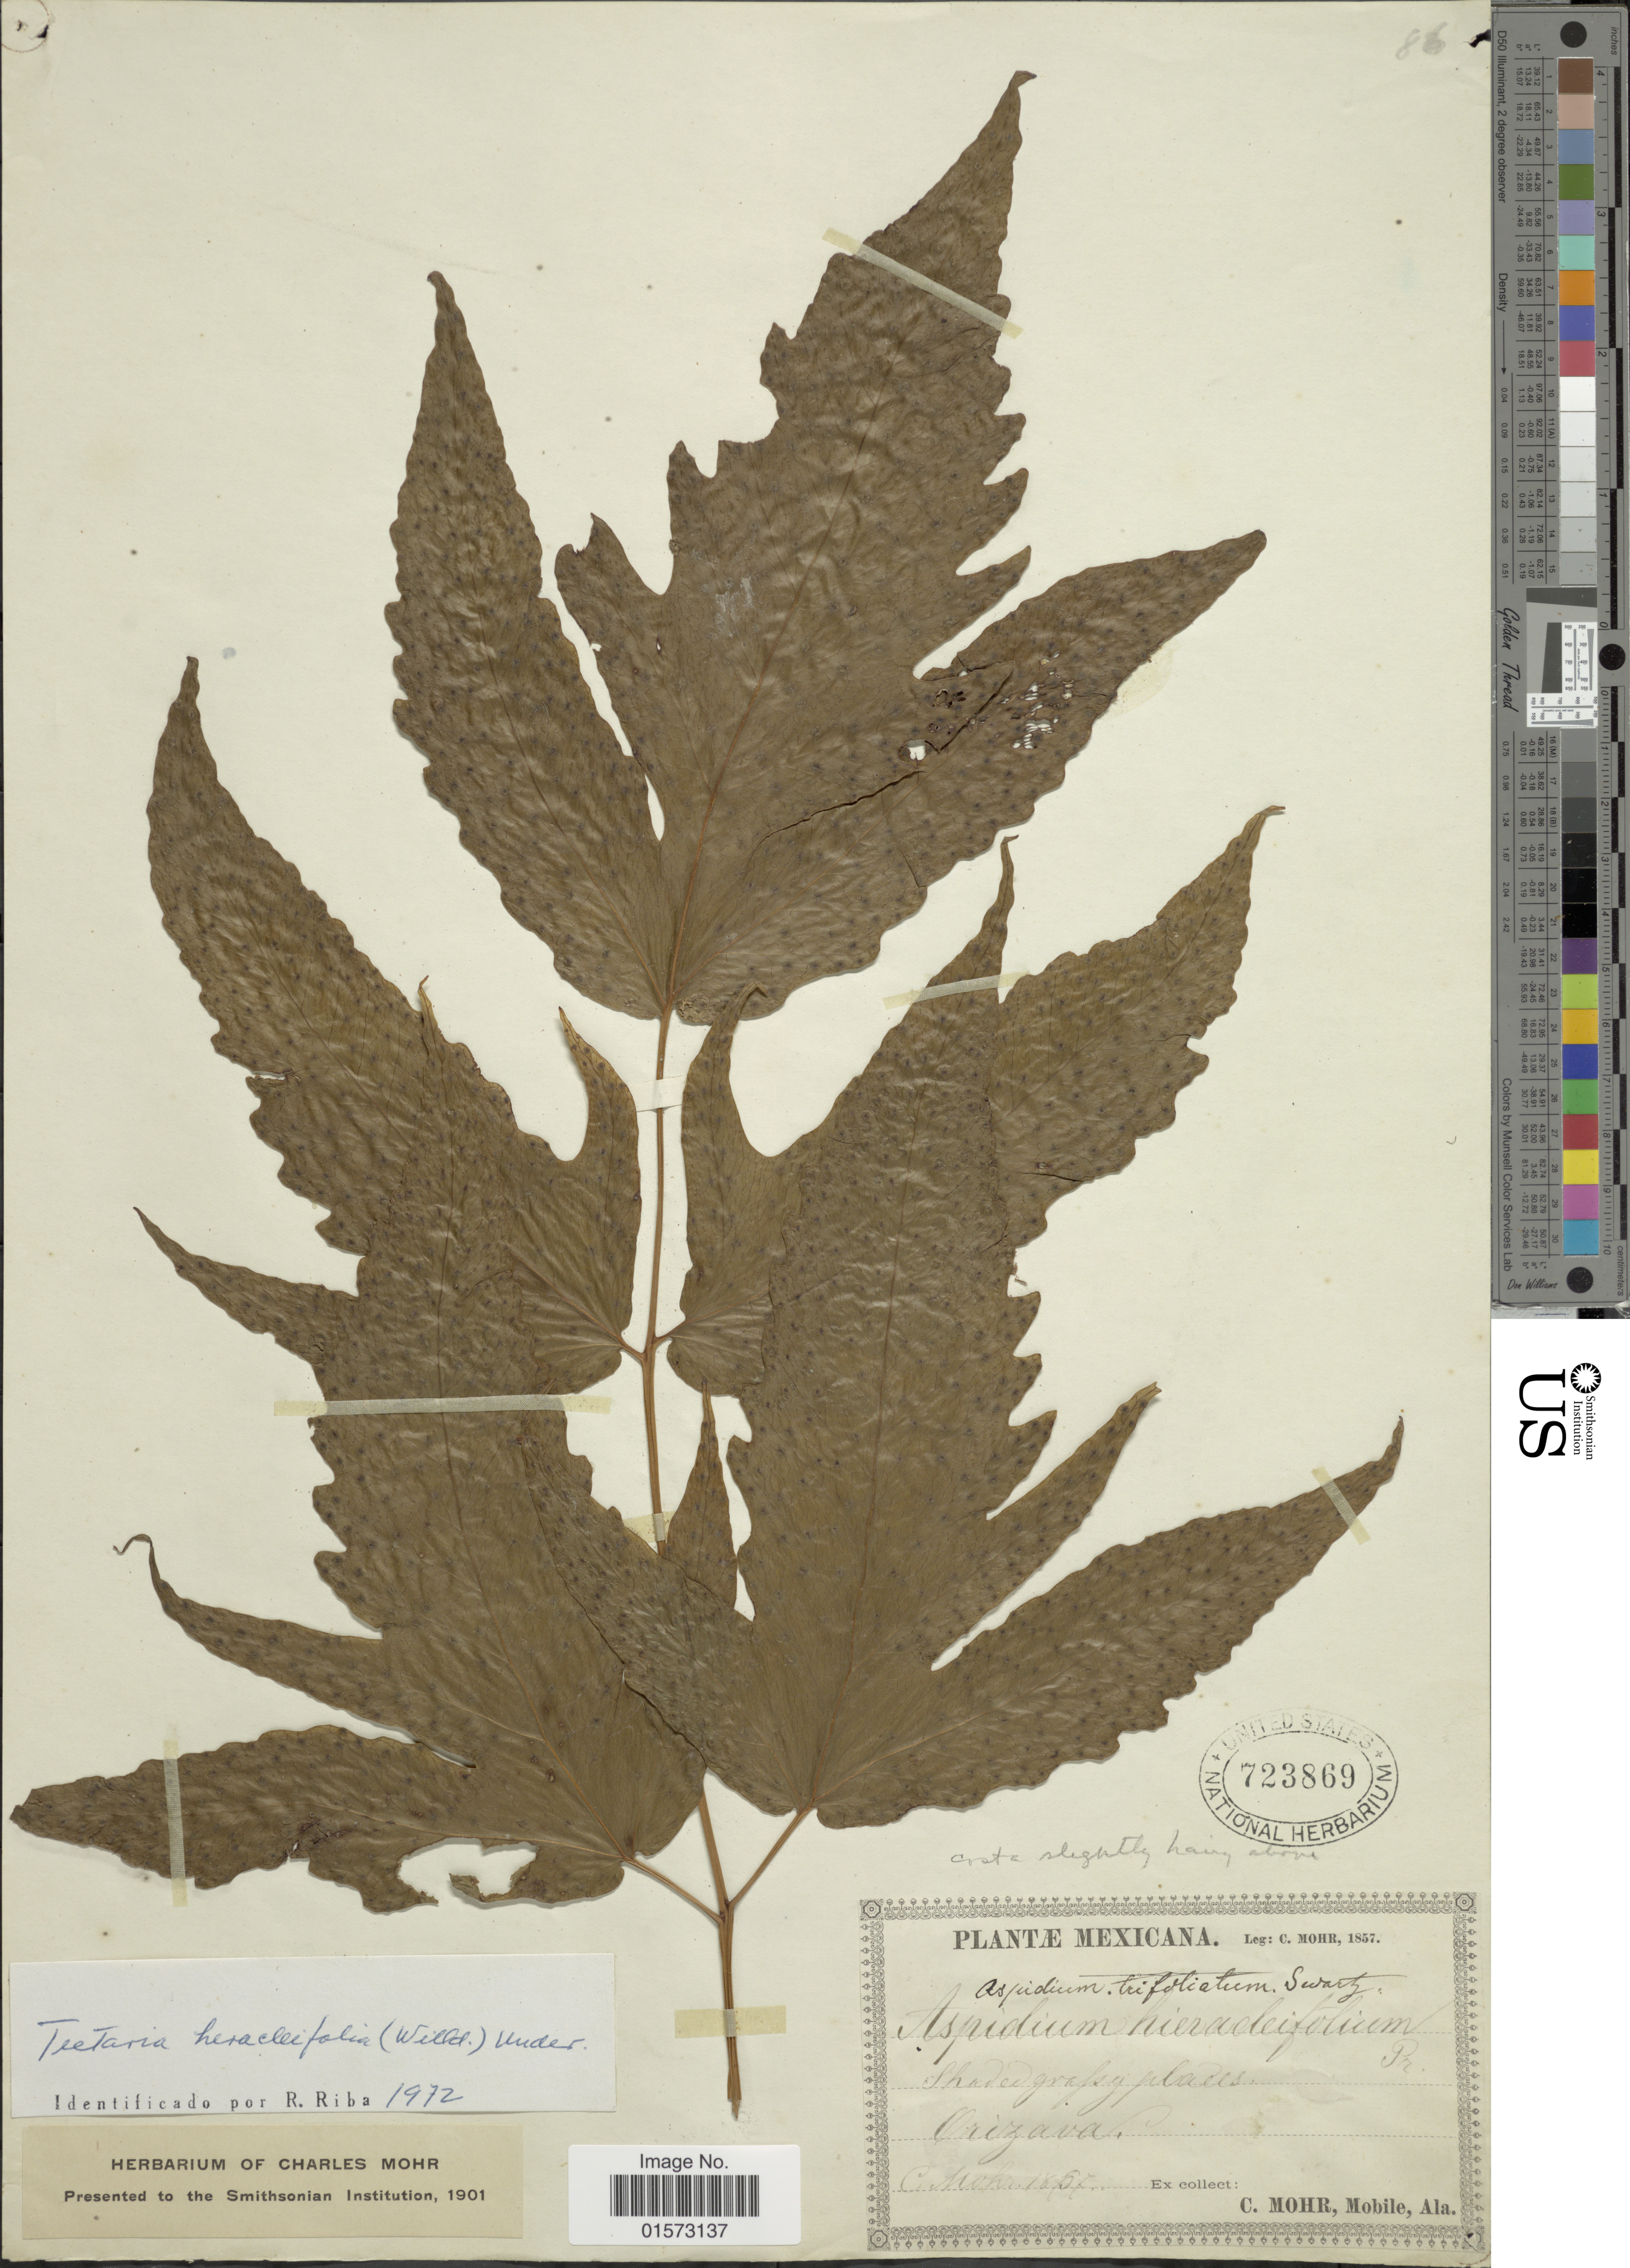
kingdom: Plantae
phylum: Tracheophyta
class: Polypodiopsida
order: Polypodiales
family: Tectariaceae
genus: Tectaria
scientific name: Tectaria heracleifolia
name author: (Willd.) Underw.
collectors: C. T. Mohr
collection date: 1857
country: Mexico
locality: Orizava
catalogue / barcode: US 723869